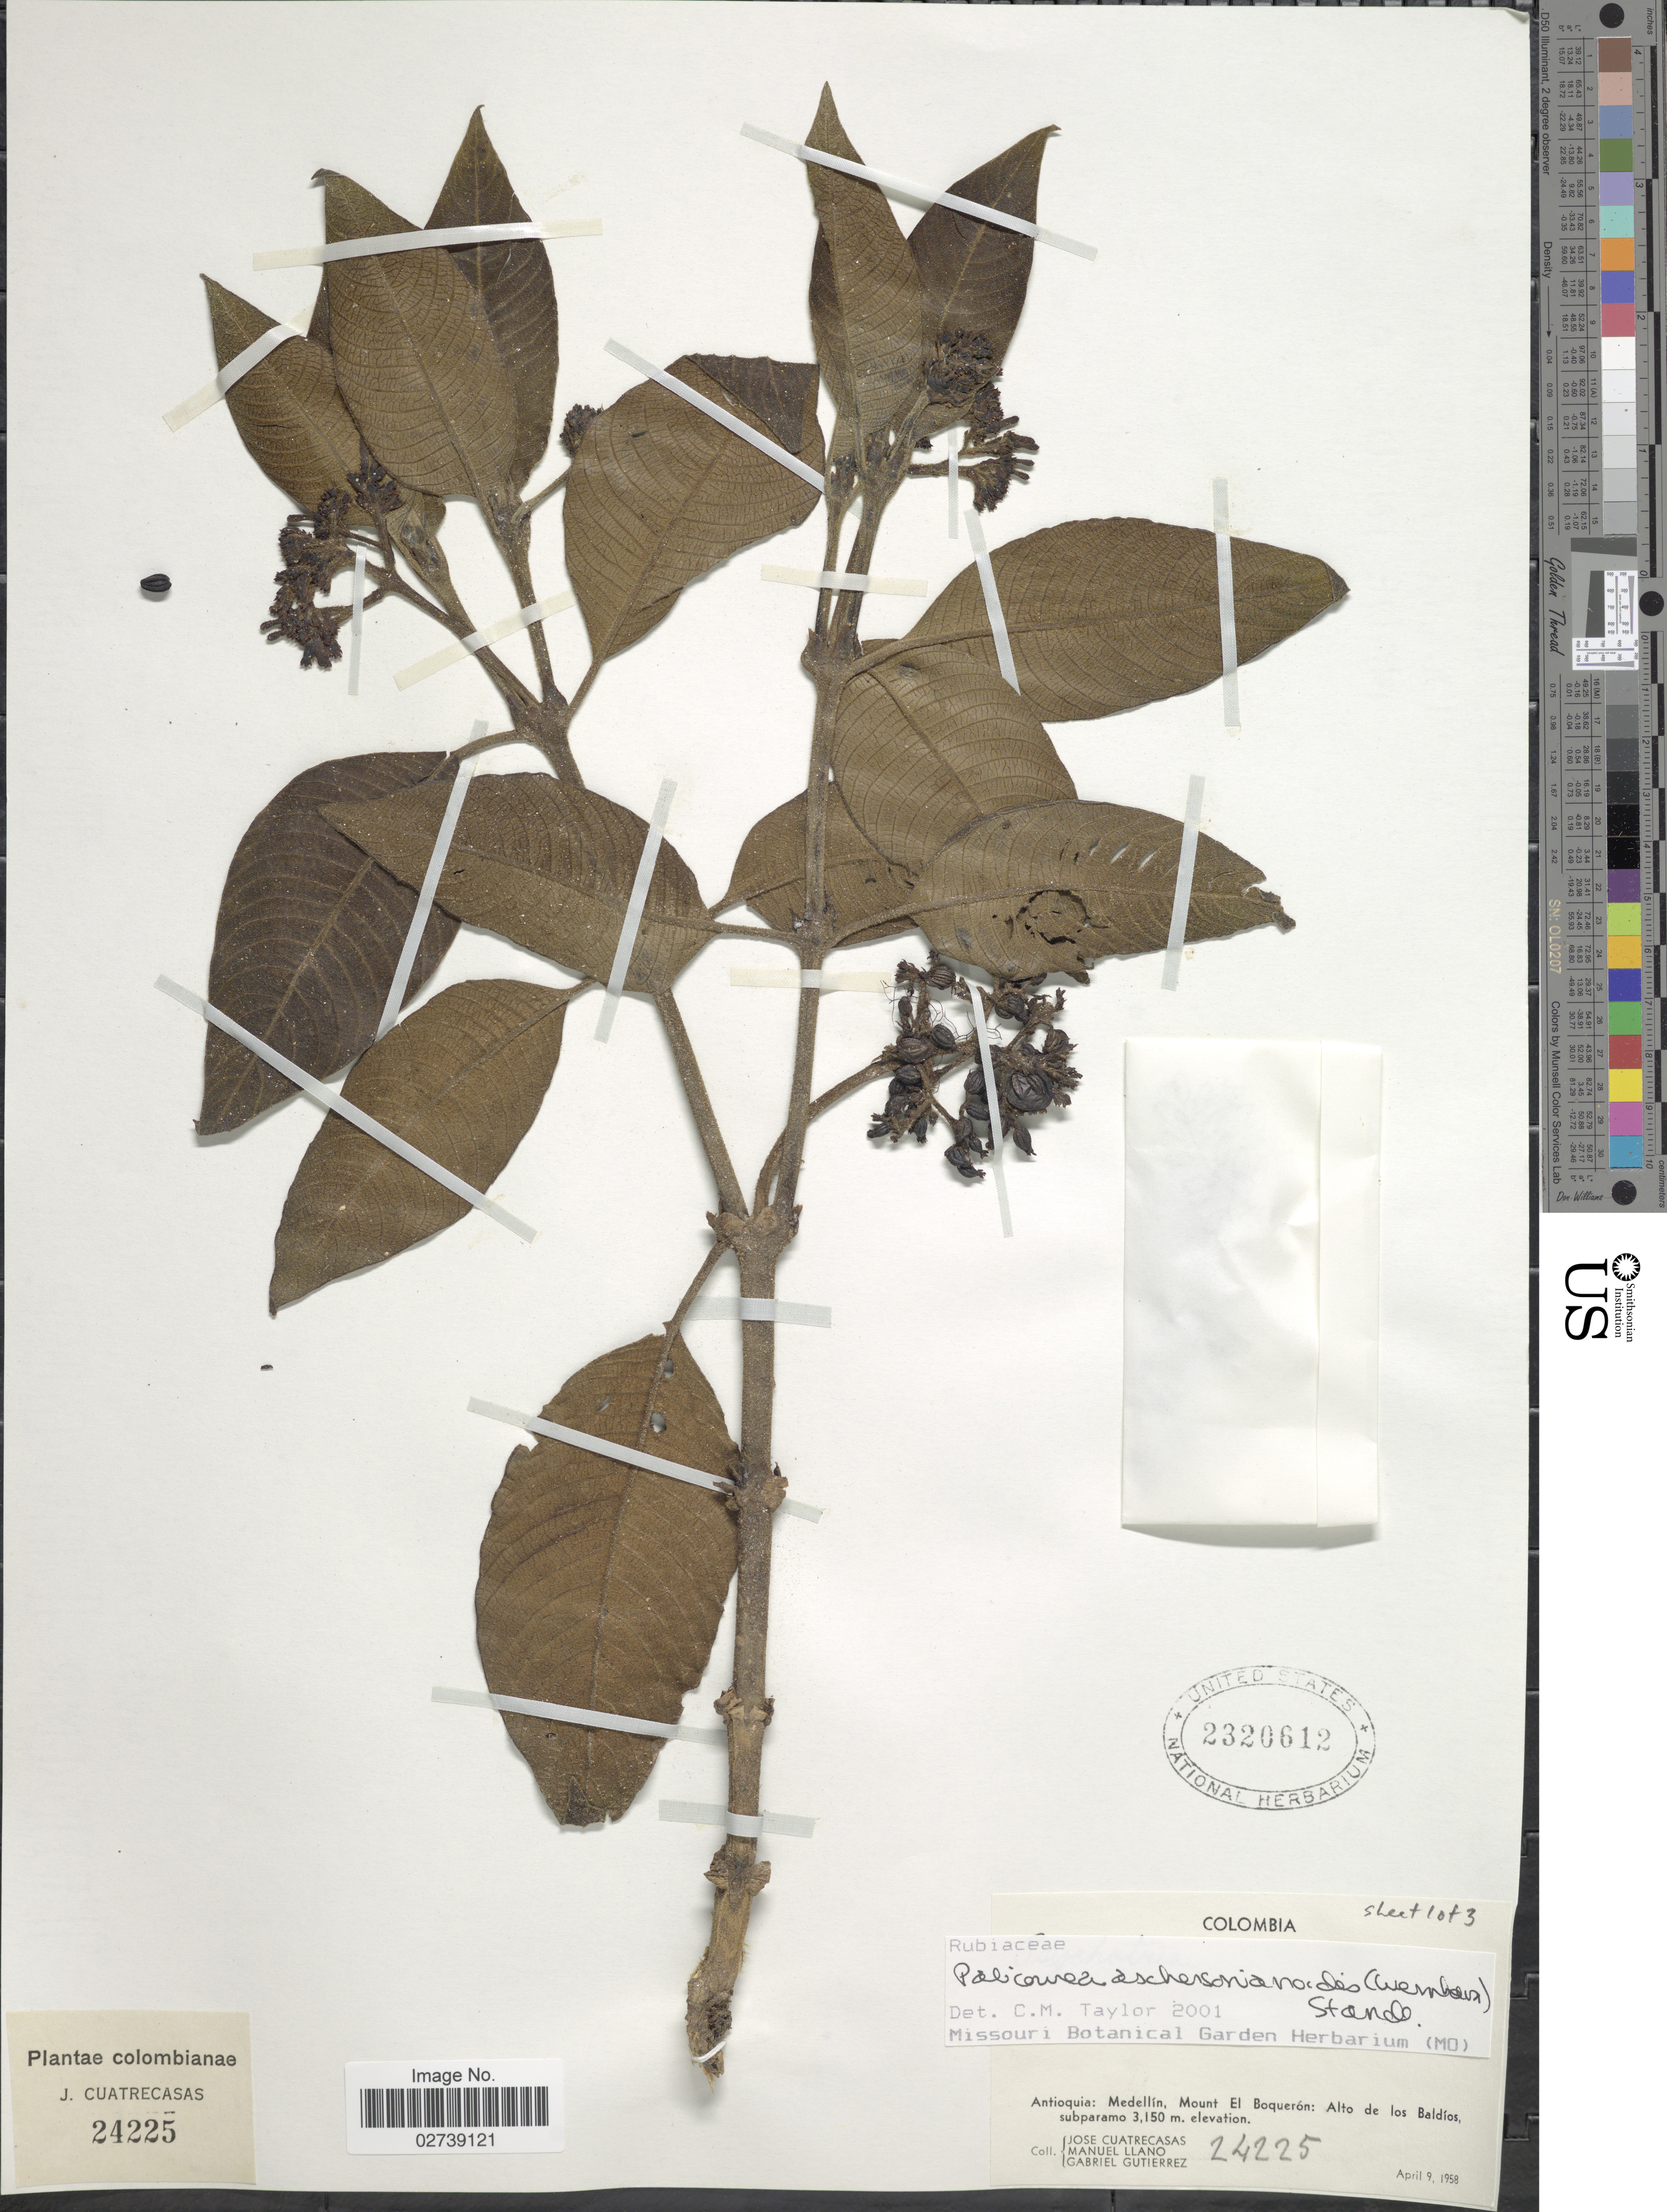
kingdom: Plantae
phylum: Tracheophyta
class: Magnoliopsida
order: Gentianales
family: Rubiaceae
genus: Palicourea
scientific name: Palicourea aschersonianoides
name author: Steyerm.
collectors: J. Cuatrecasas, M. Llano & G. Gutierrez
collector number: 24225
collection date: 1958-04-09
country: Colombia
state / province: Antioquia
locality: Medellin, Mount El Boqueron: Alto de los Baldios.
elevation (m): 3150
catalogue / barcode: US 2320612